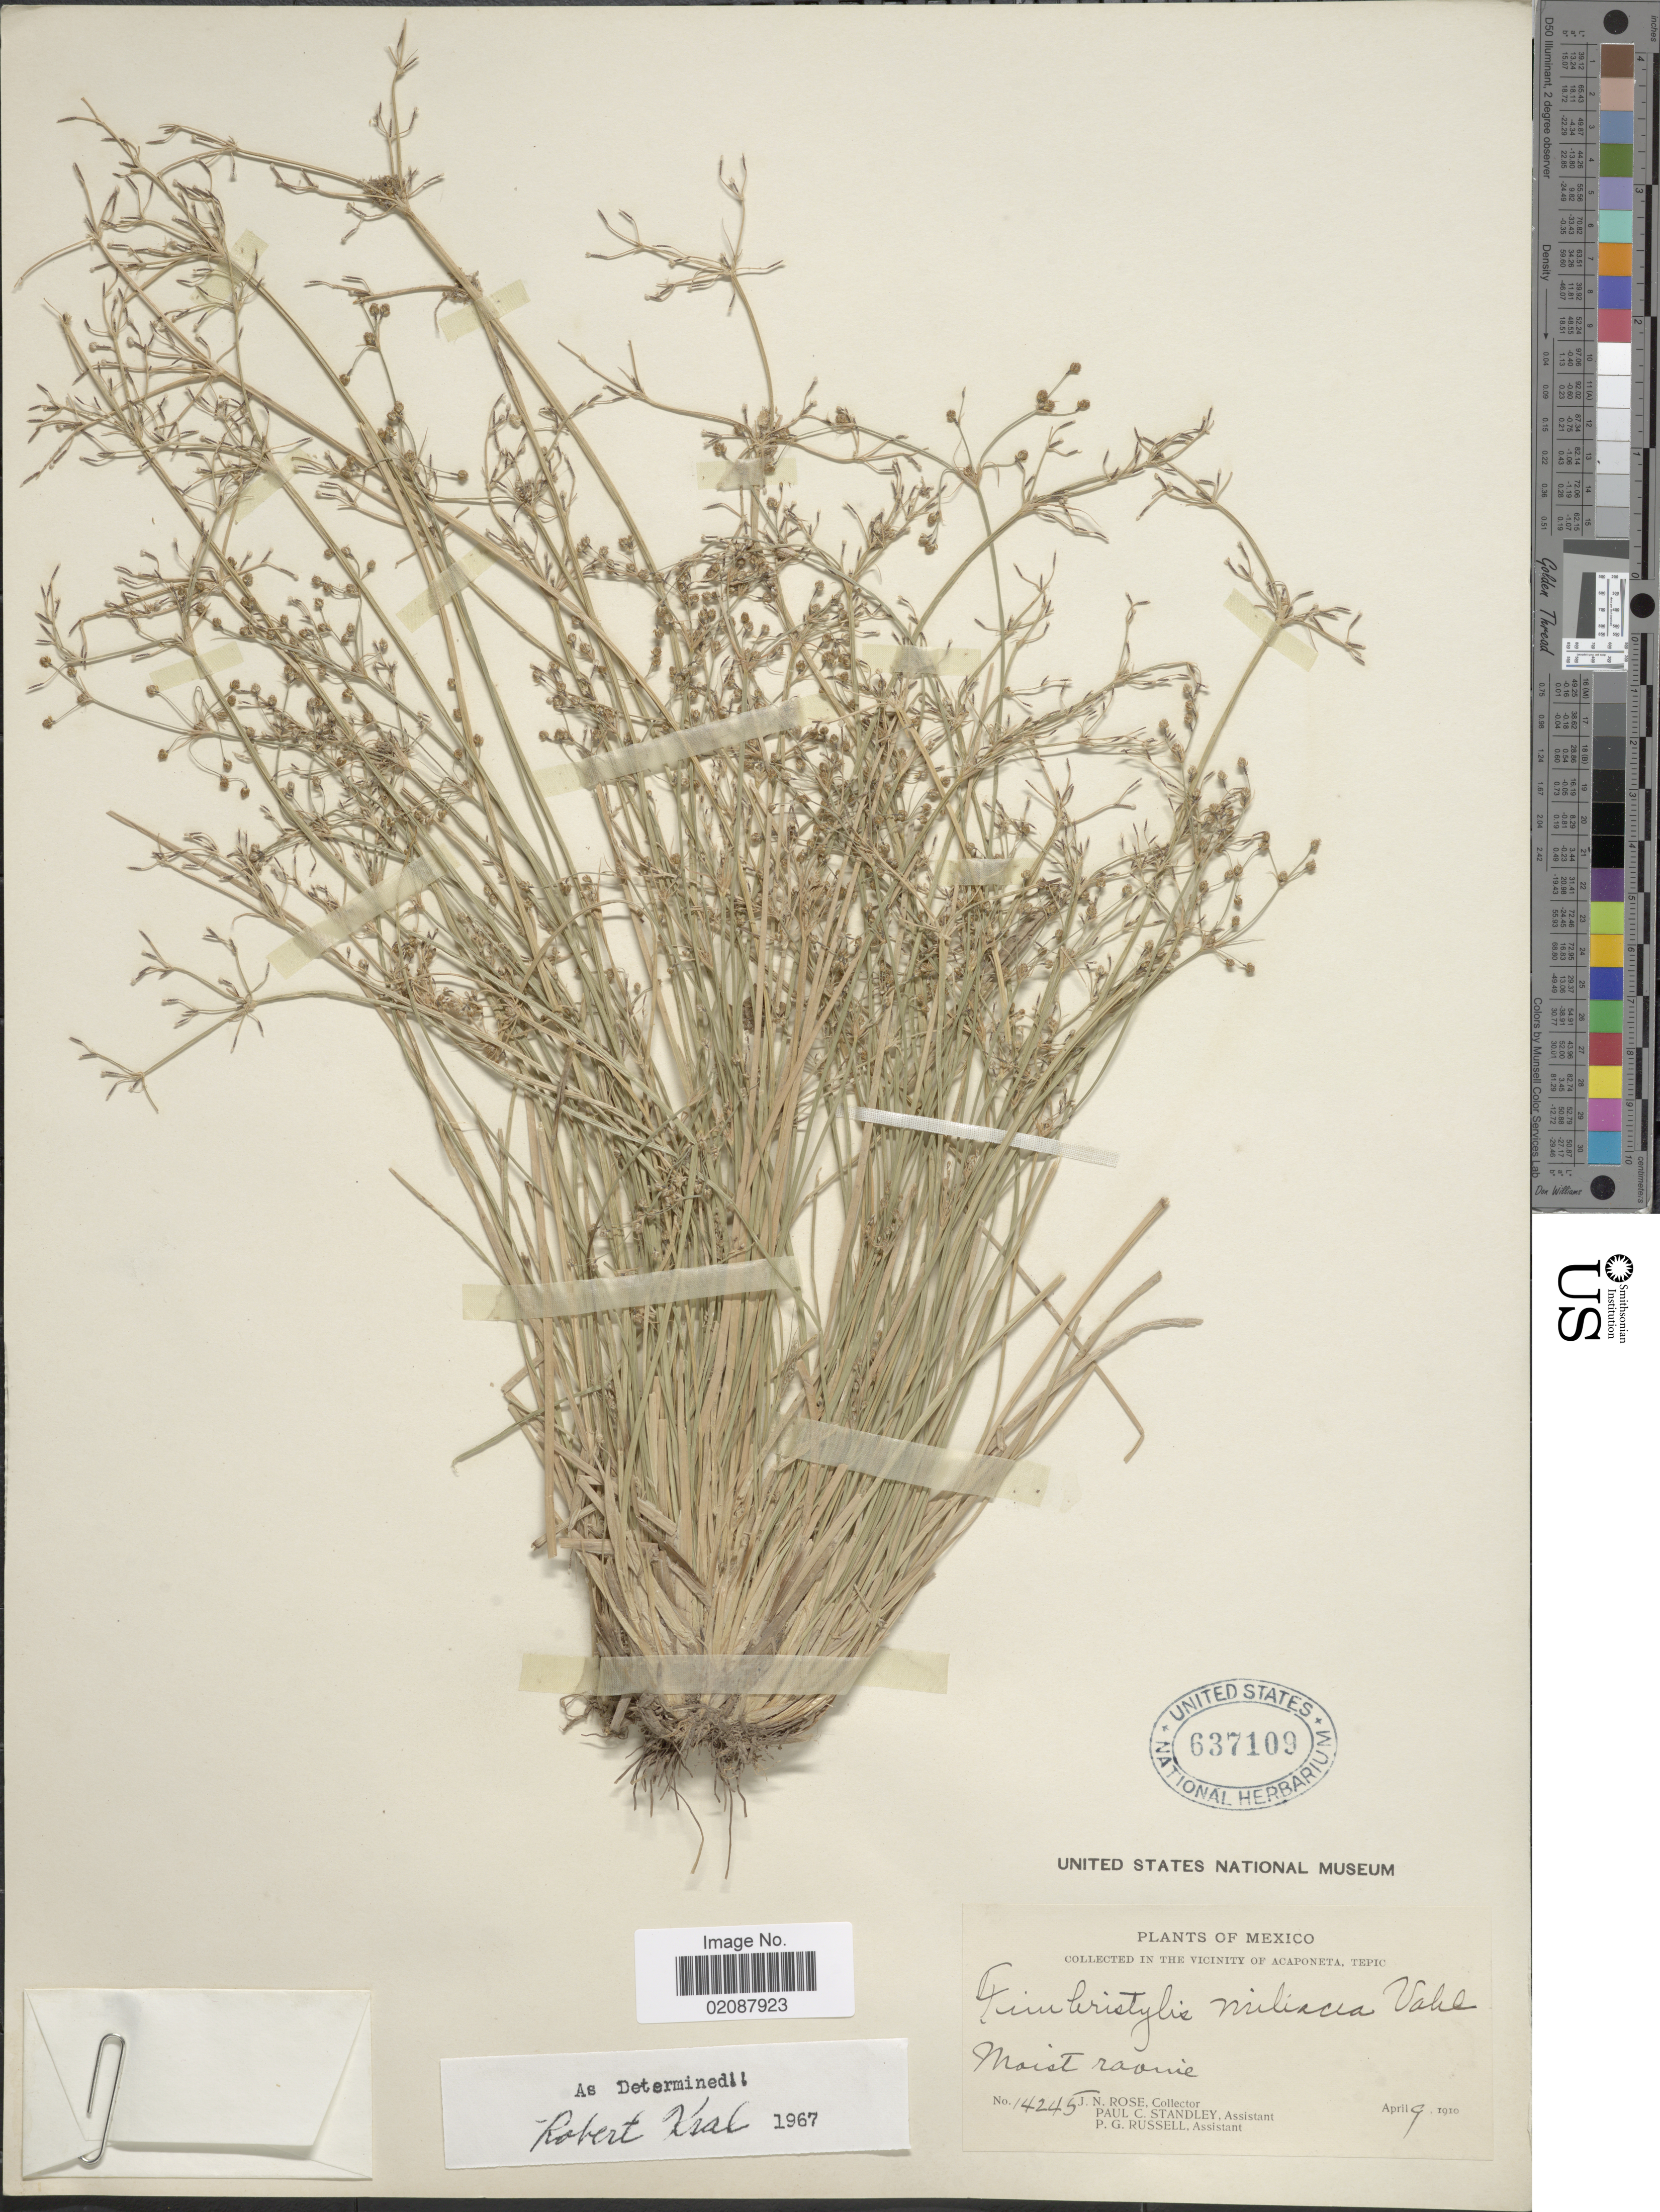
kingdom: Plantae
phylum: Tracheophyta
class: Liliopsida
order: Poales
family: Cyperaceae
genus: Fimbristylis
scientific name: Fimbristylis littoralis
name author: Gaudich.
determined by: Strong, M. T., (US), Smithsonian Institution - National Museum of Natural History (UNITED STATES)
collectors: J. N. Rose, P. C. Standley & P. G. Russell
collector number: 14245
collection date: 1910-04-09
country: Mexico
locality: In the vicinity of Acaponeta, Tepic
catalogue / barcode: US 637109